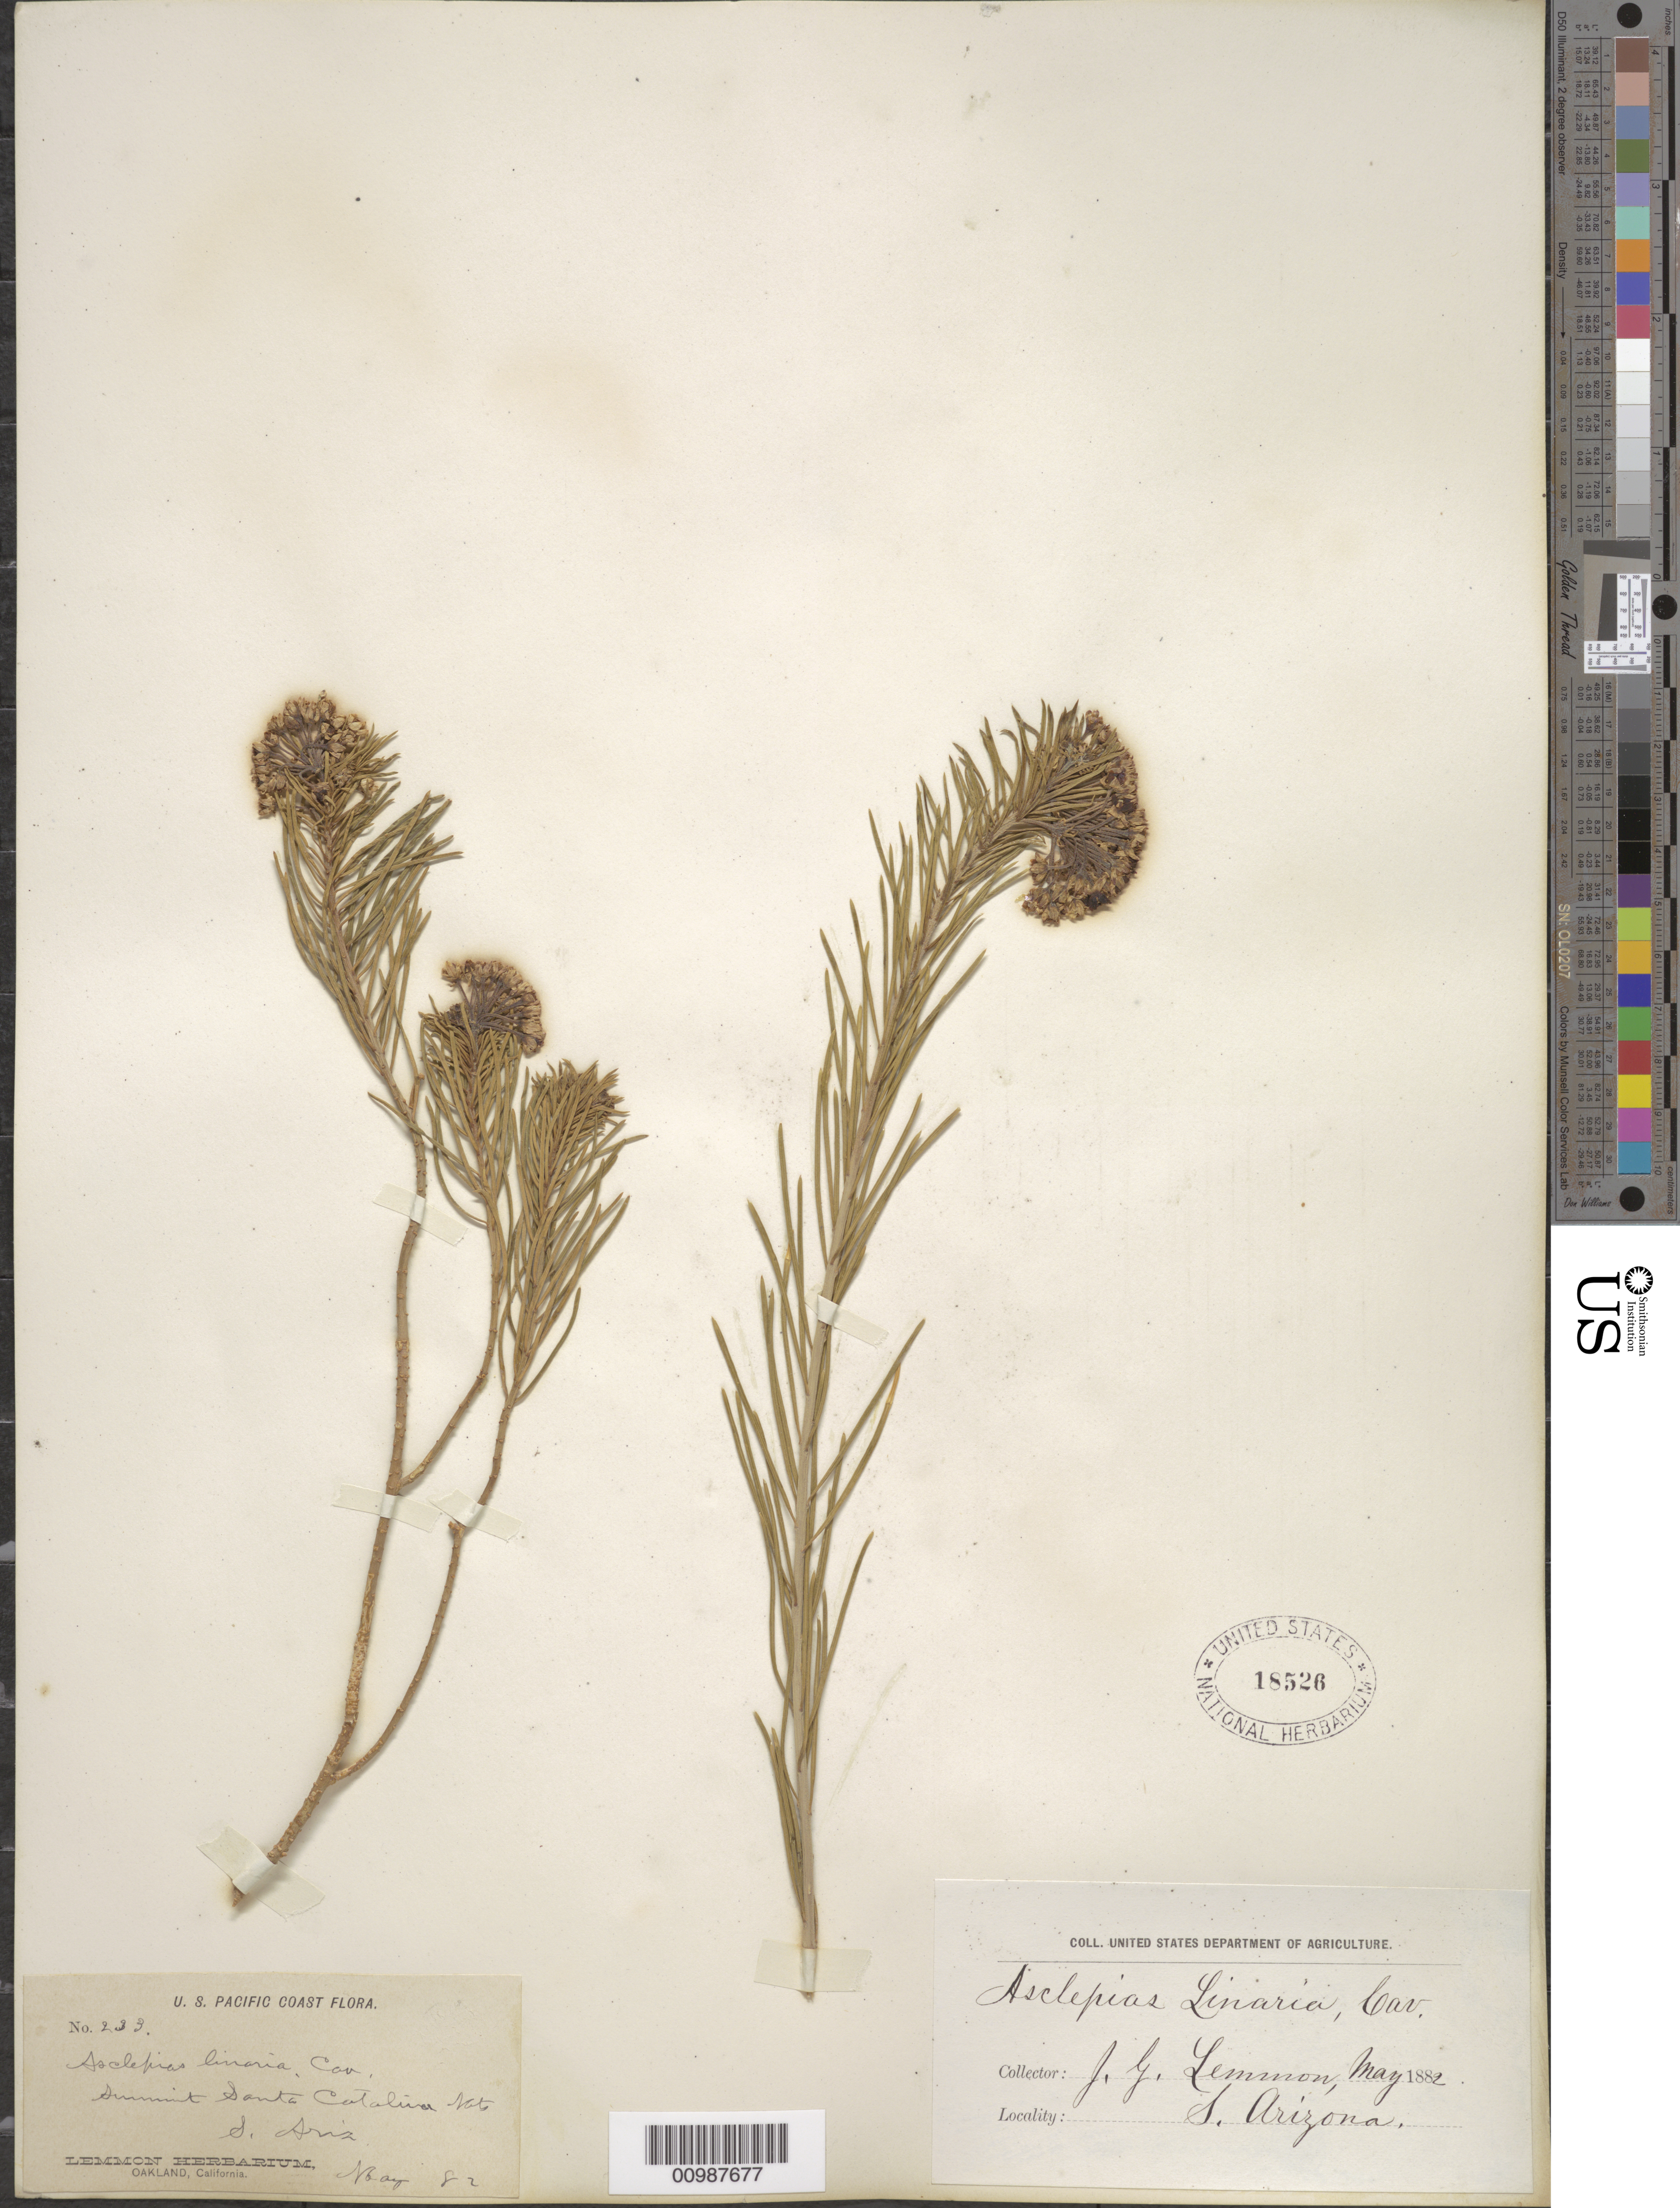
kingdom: Plantae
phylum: Tracheophyta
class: Magnoliopsida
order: Gentianales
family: Apocynaceae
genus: Asclepias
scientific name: Asclepias linaria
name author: Cav.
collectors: J. G. Lemmon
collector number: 233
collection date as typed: May 1882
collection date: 1882-05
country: United States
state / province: Arizona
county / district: Pima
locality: Summit Santa Catalina Mountains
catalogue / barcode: US 18526